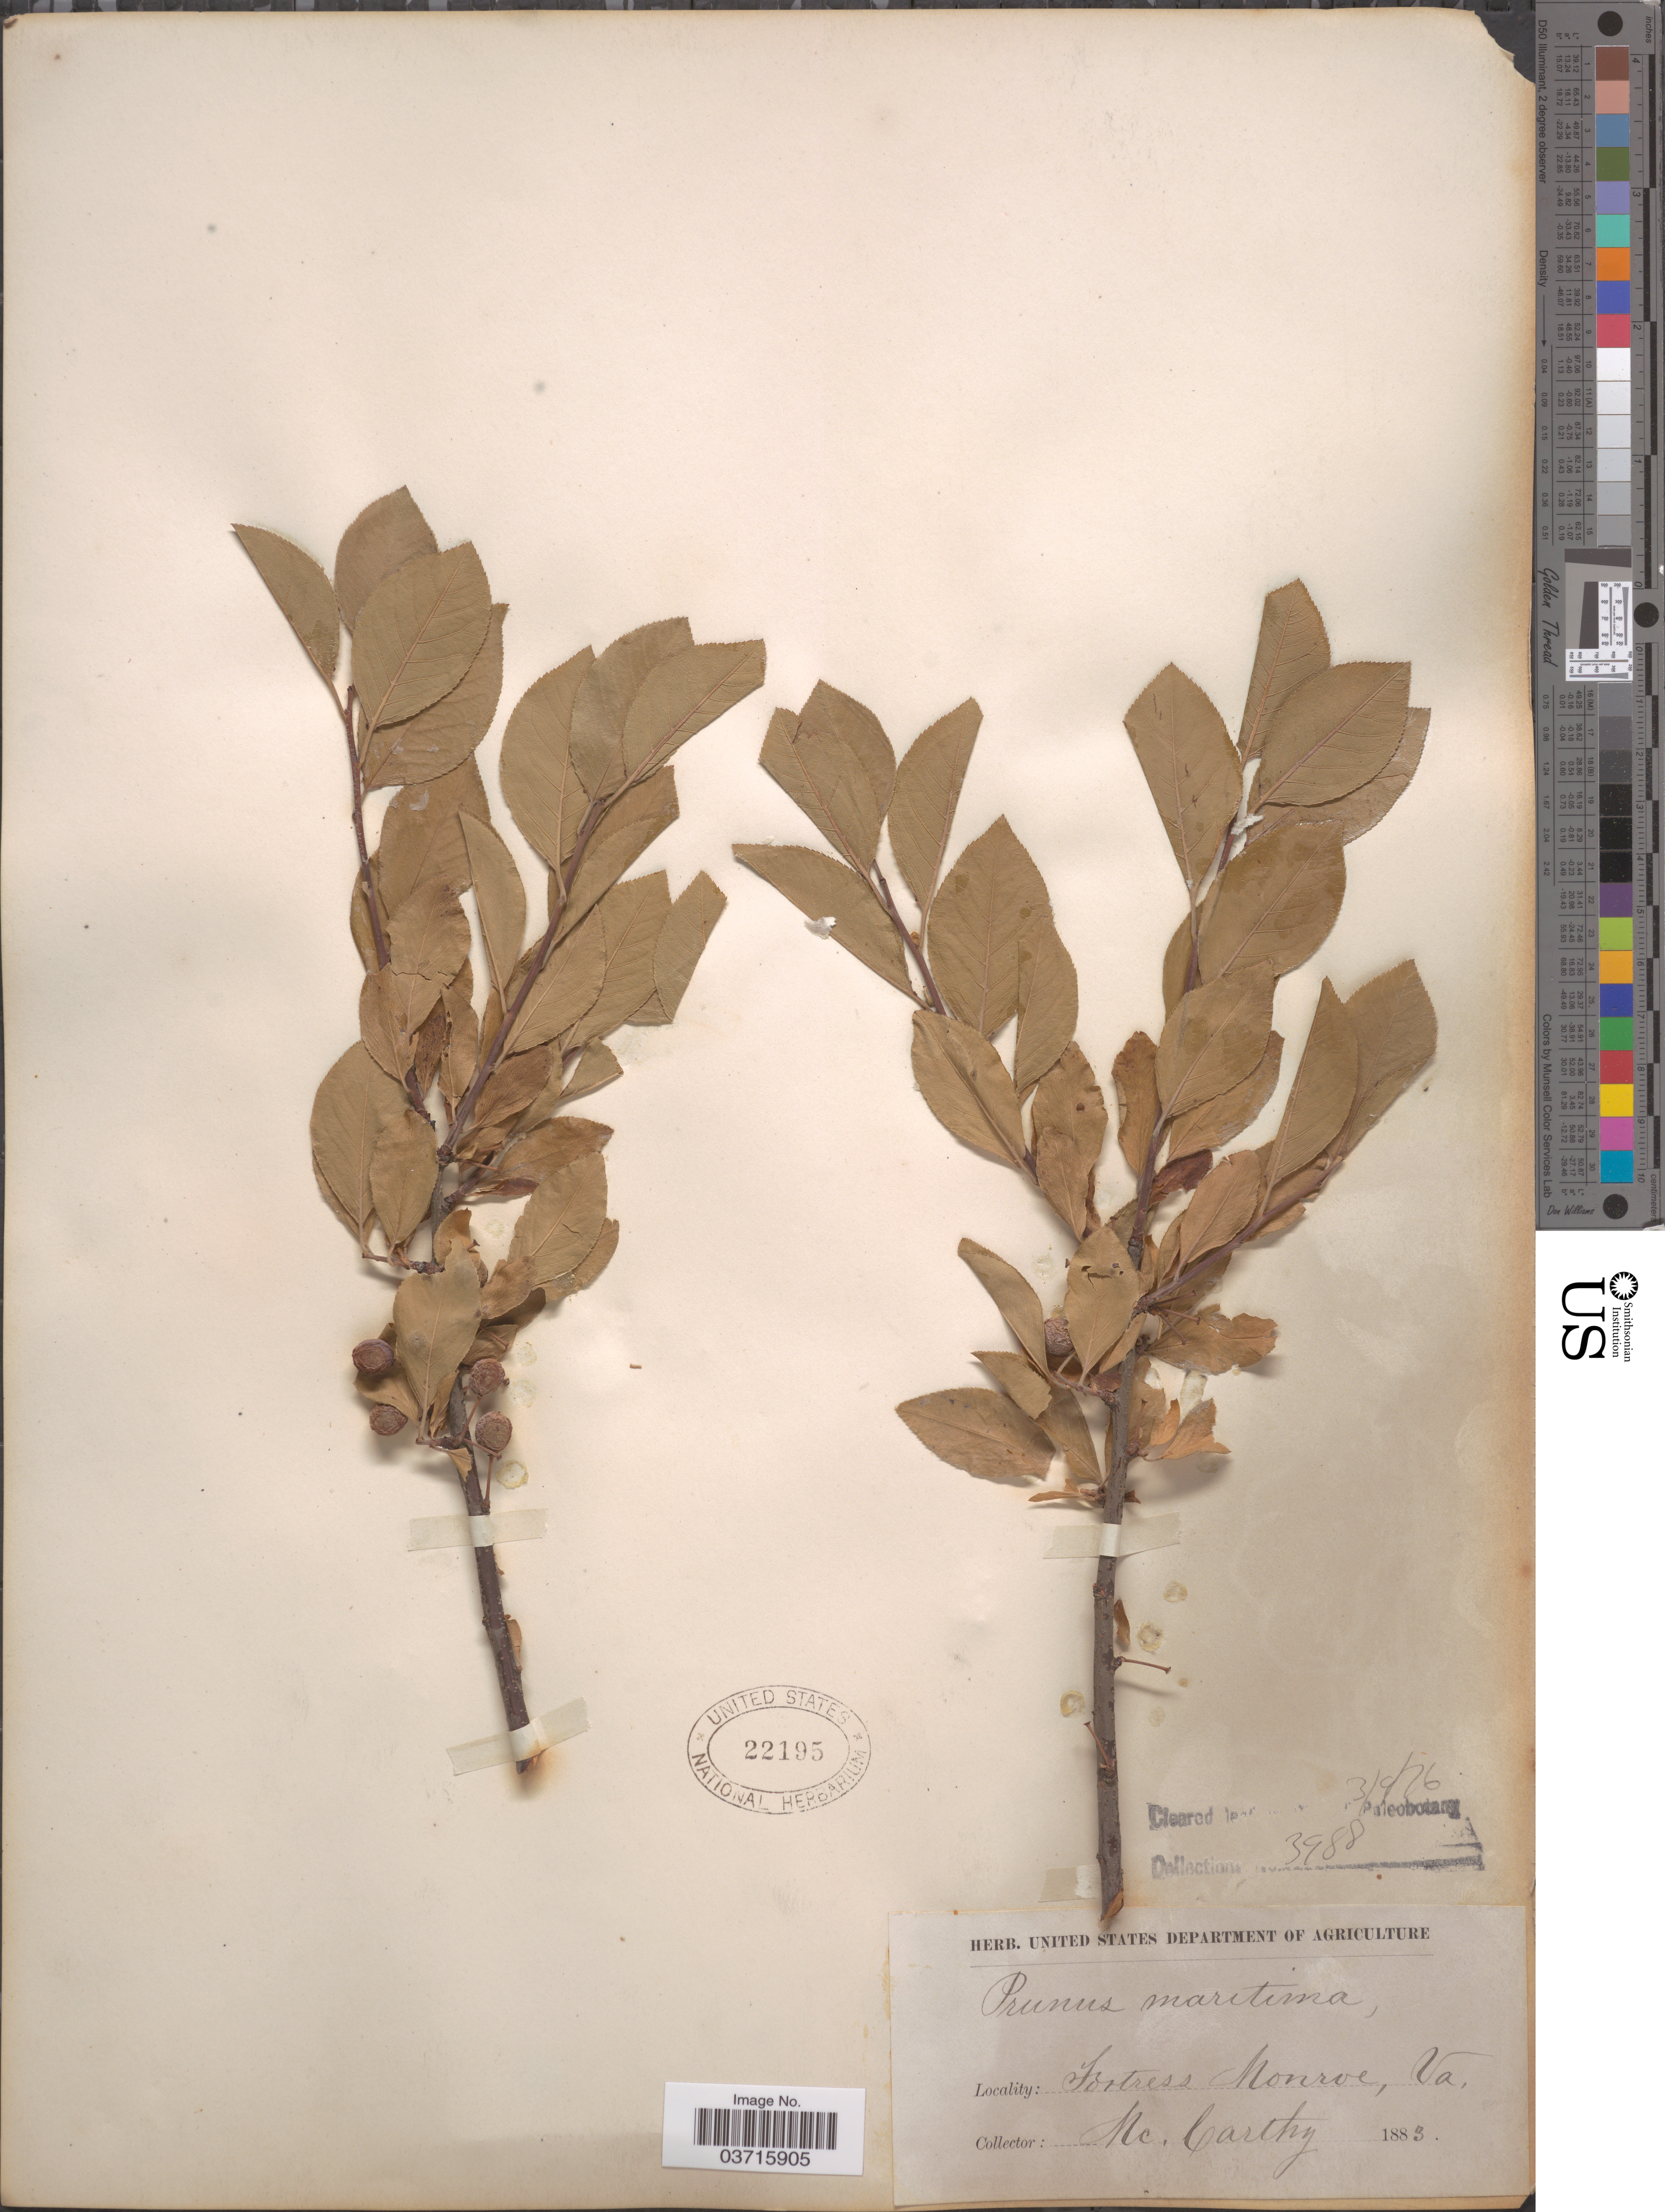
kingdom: Plantae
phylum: Tracheophyta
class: Magnoliopsida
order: Rosales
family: Rosaceae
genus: Prunus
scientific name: Prunus maritima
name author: Marshall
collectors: -- McCarthy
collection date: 1883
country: United States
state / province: Virginia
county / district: City of Hampton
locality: Fortress Monroe.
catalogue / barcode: US 22195